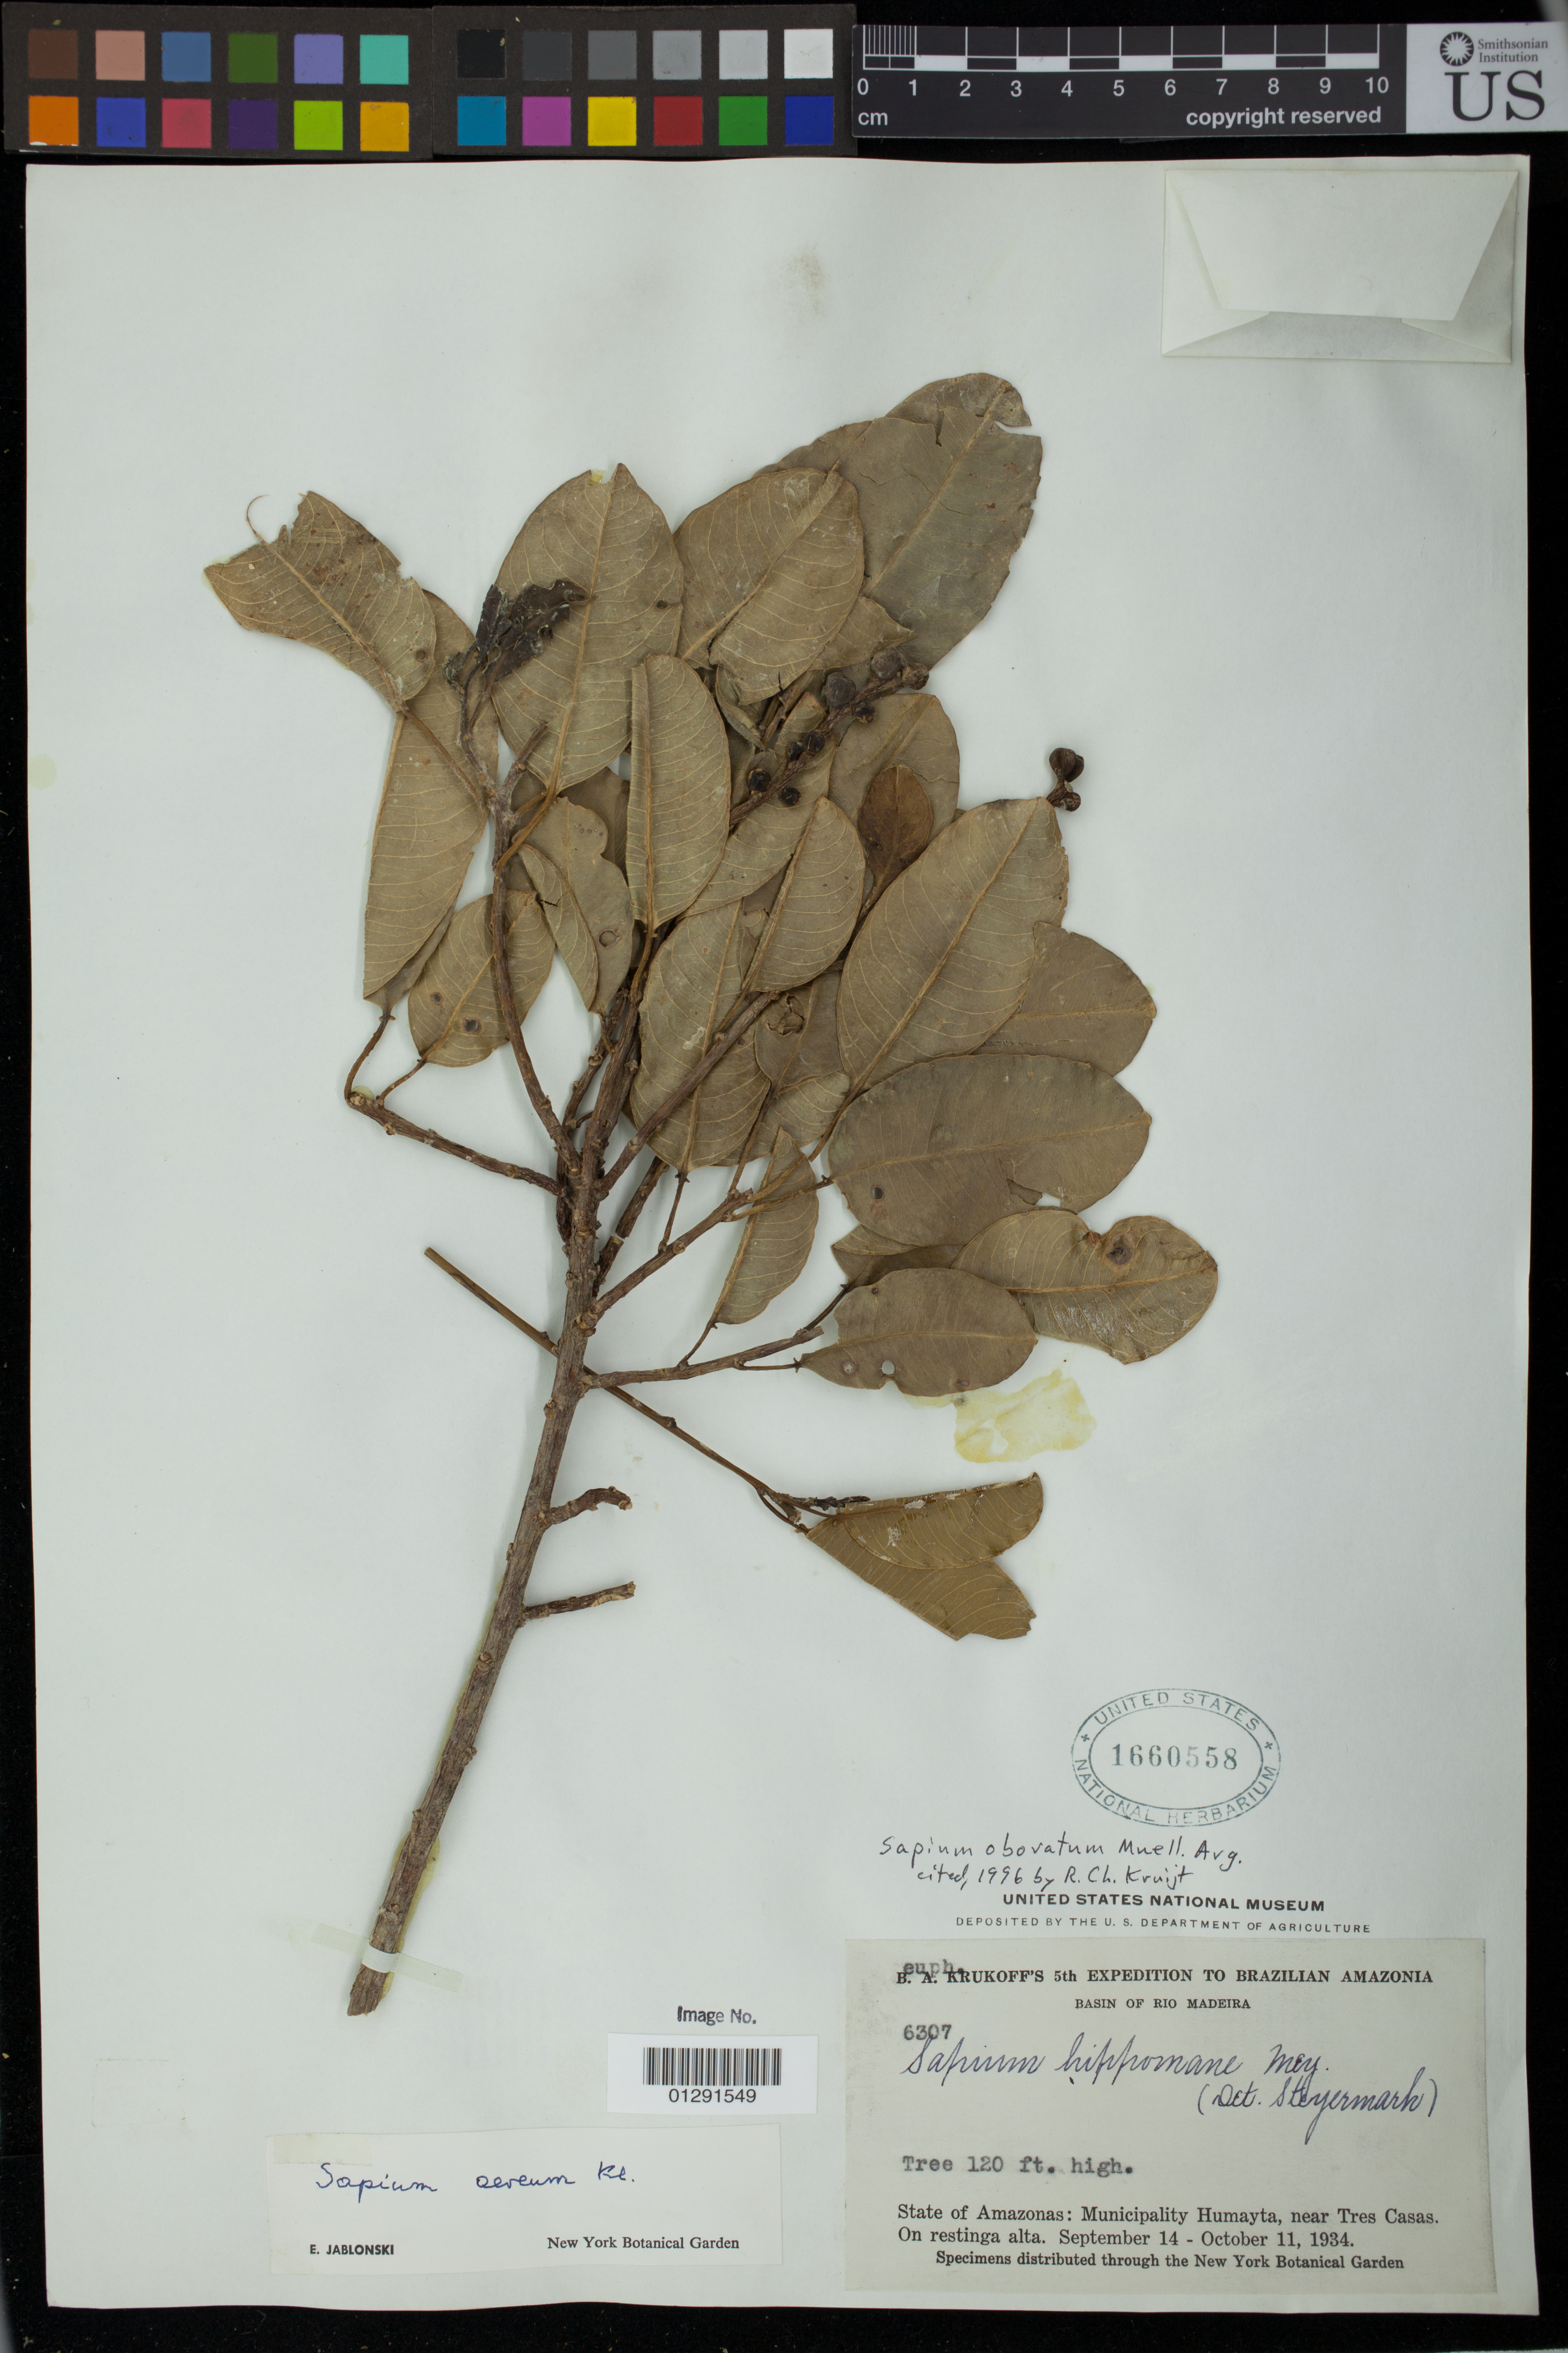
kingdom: Plantae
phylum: Tracheophyta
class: Magnoliopsida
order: Malpighiales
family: Euphorbiaceae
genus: Sapium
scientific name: Sapium obovatum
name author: Klotzsch ex Müll. Arg.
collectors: B. A. Krukoff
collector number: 6307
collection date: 1934-09-14/1934-10-11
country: Brazil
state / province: Amazonas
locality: Basin of Rio Madeira. Municipality Humayta, near Tres Casas.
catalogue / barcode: US 1660558